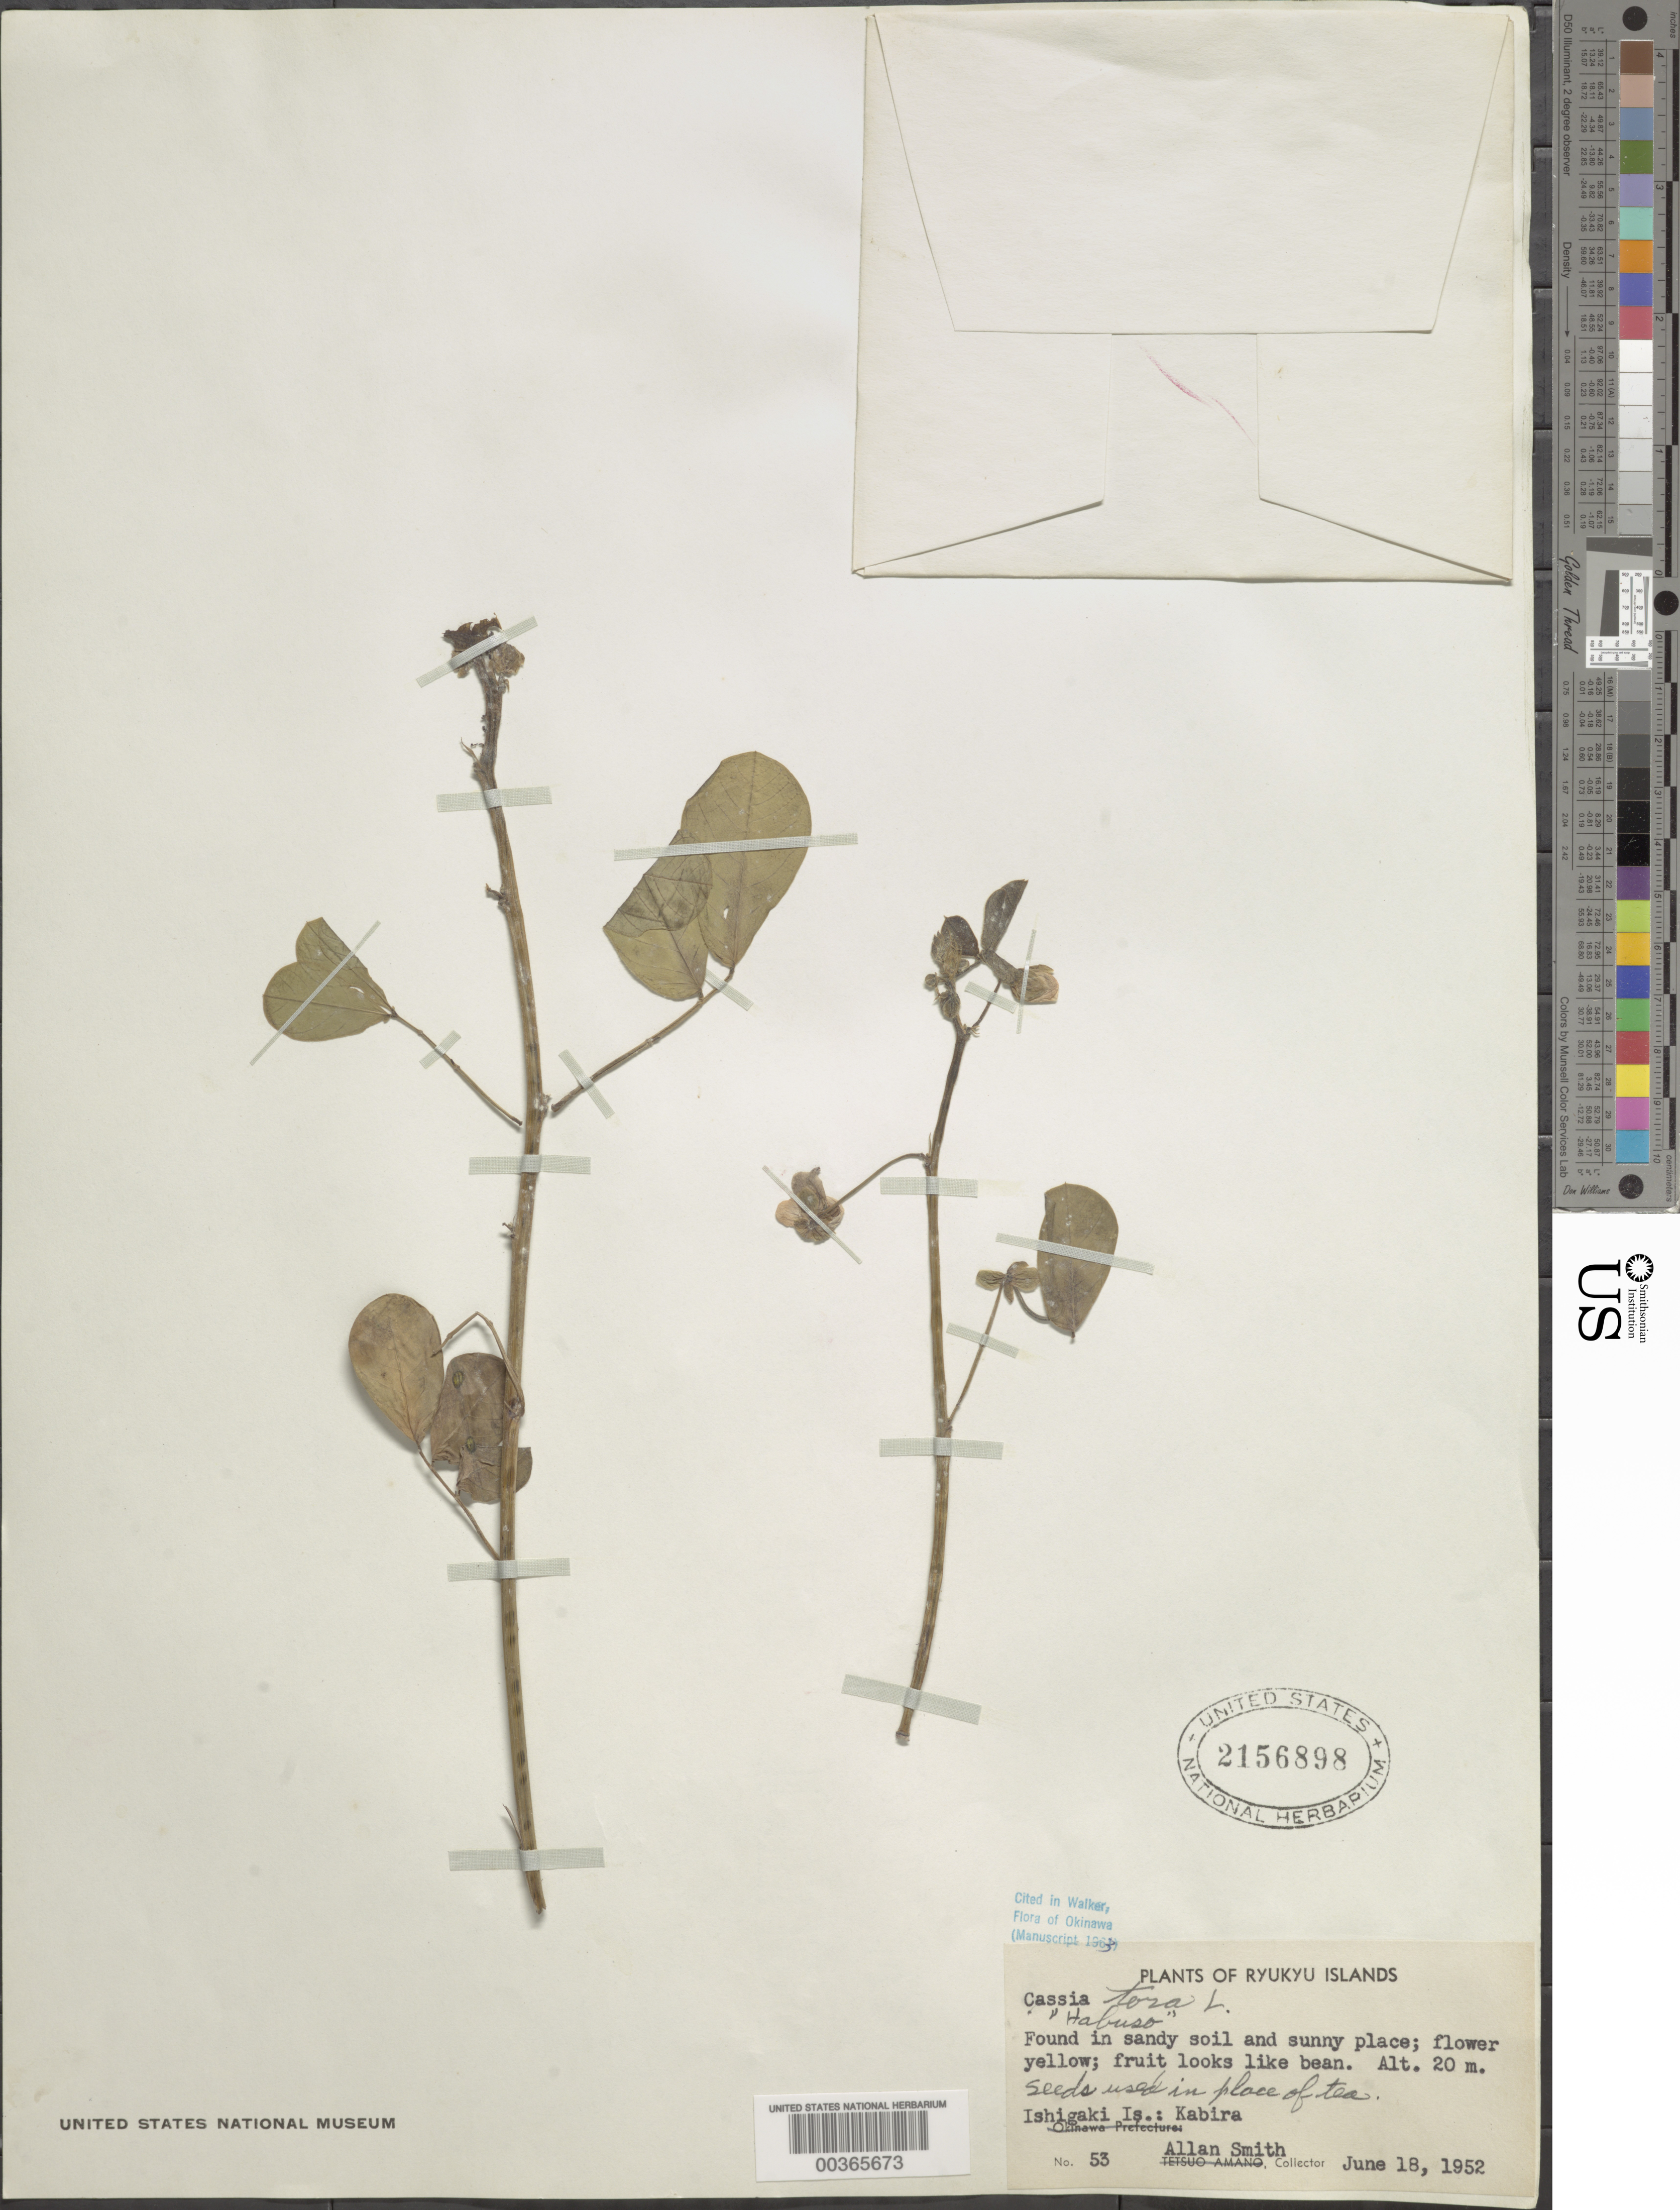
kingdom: Plantae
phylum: Tracheophyta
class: Magnoliopsida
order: Fabales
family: Fabaceae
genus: Senna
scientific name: Senna obtusifolia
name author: (L.) H.S. Irwin & Barneby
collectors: A. Smith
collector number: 53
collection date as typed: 18 Jun 1952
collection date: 1952-06-18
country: Japan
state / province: Okinawa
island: Ishigaki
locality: Kabira.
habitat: Sandy soil and sunny place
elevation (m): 20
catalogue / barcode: US 2156898